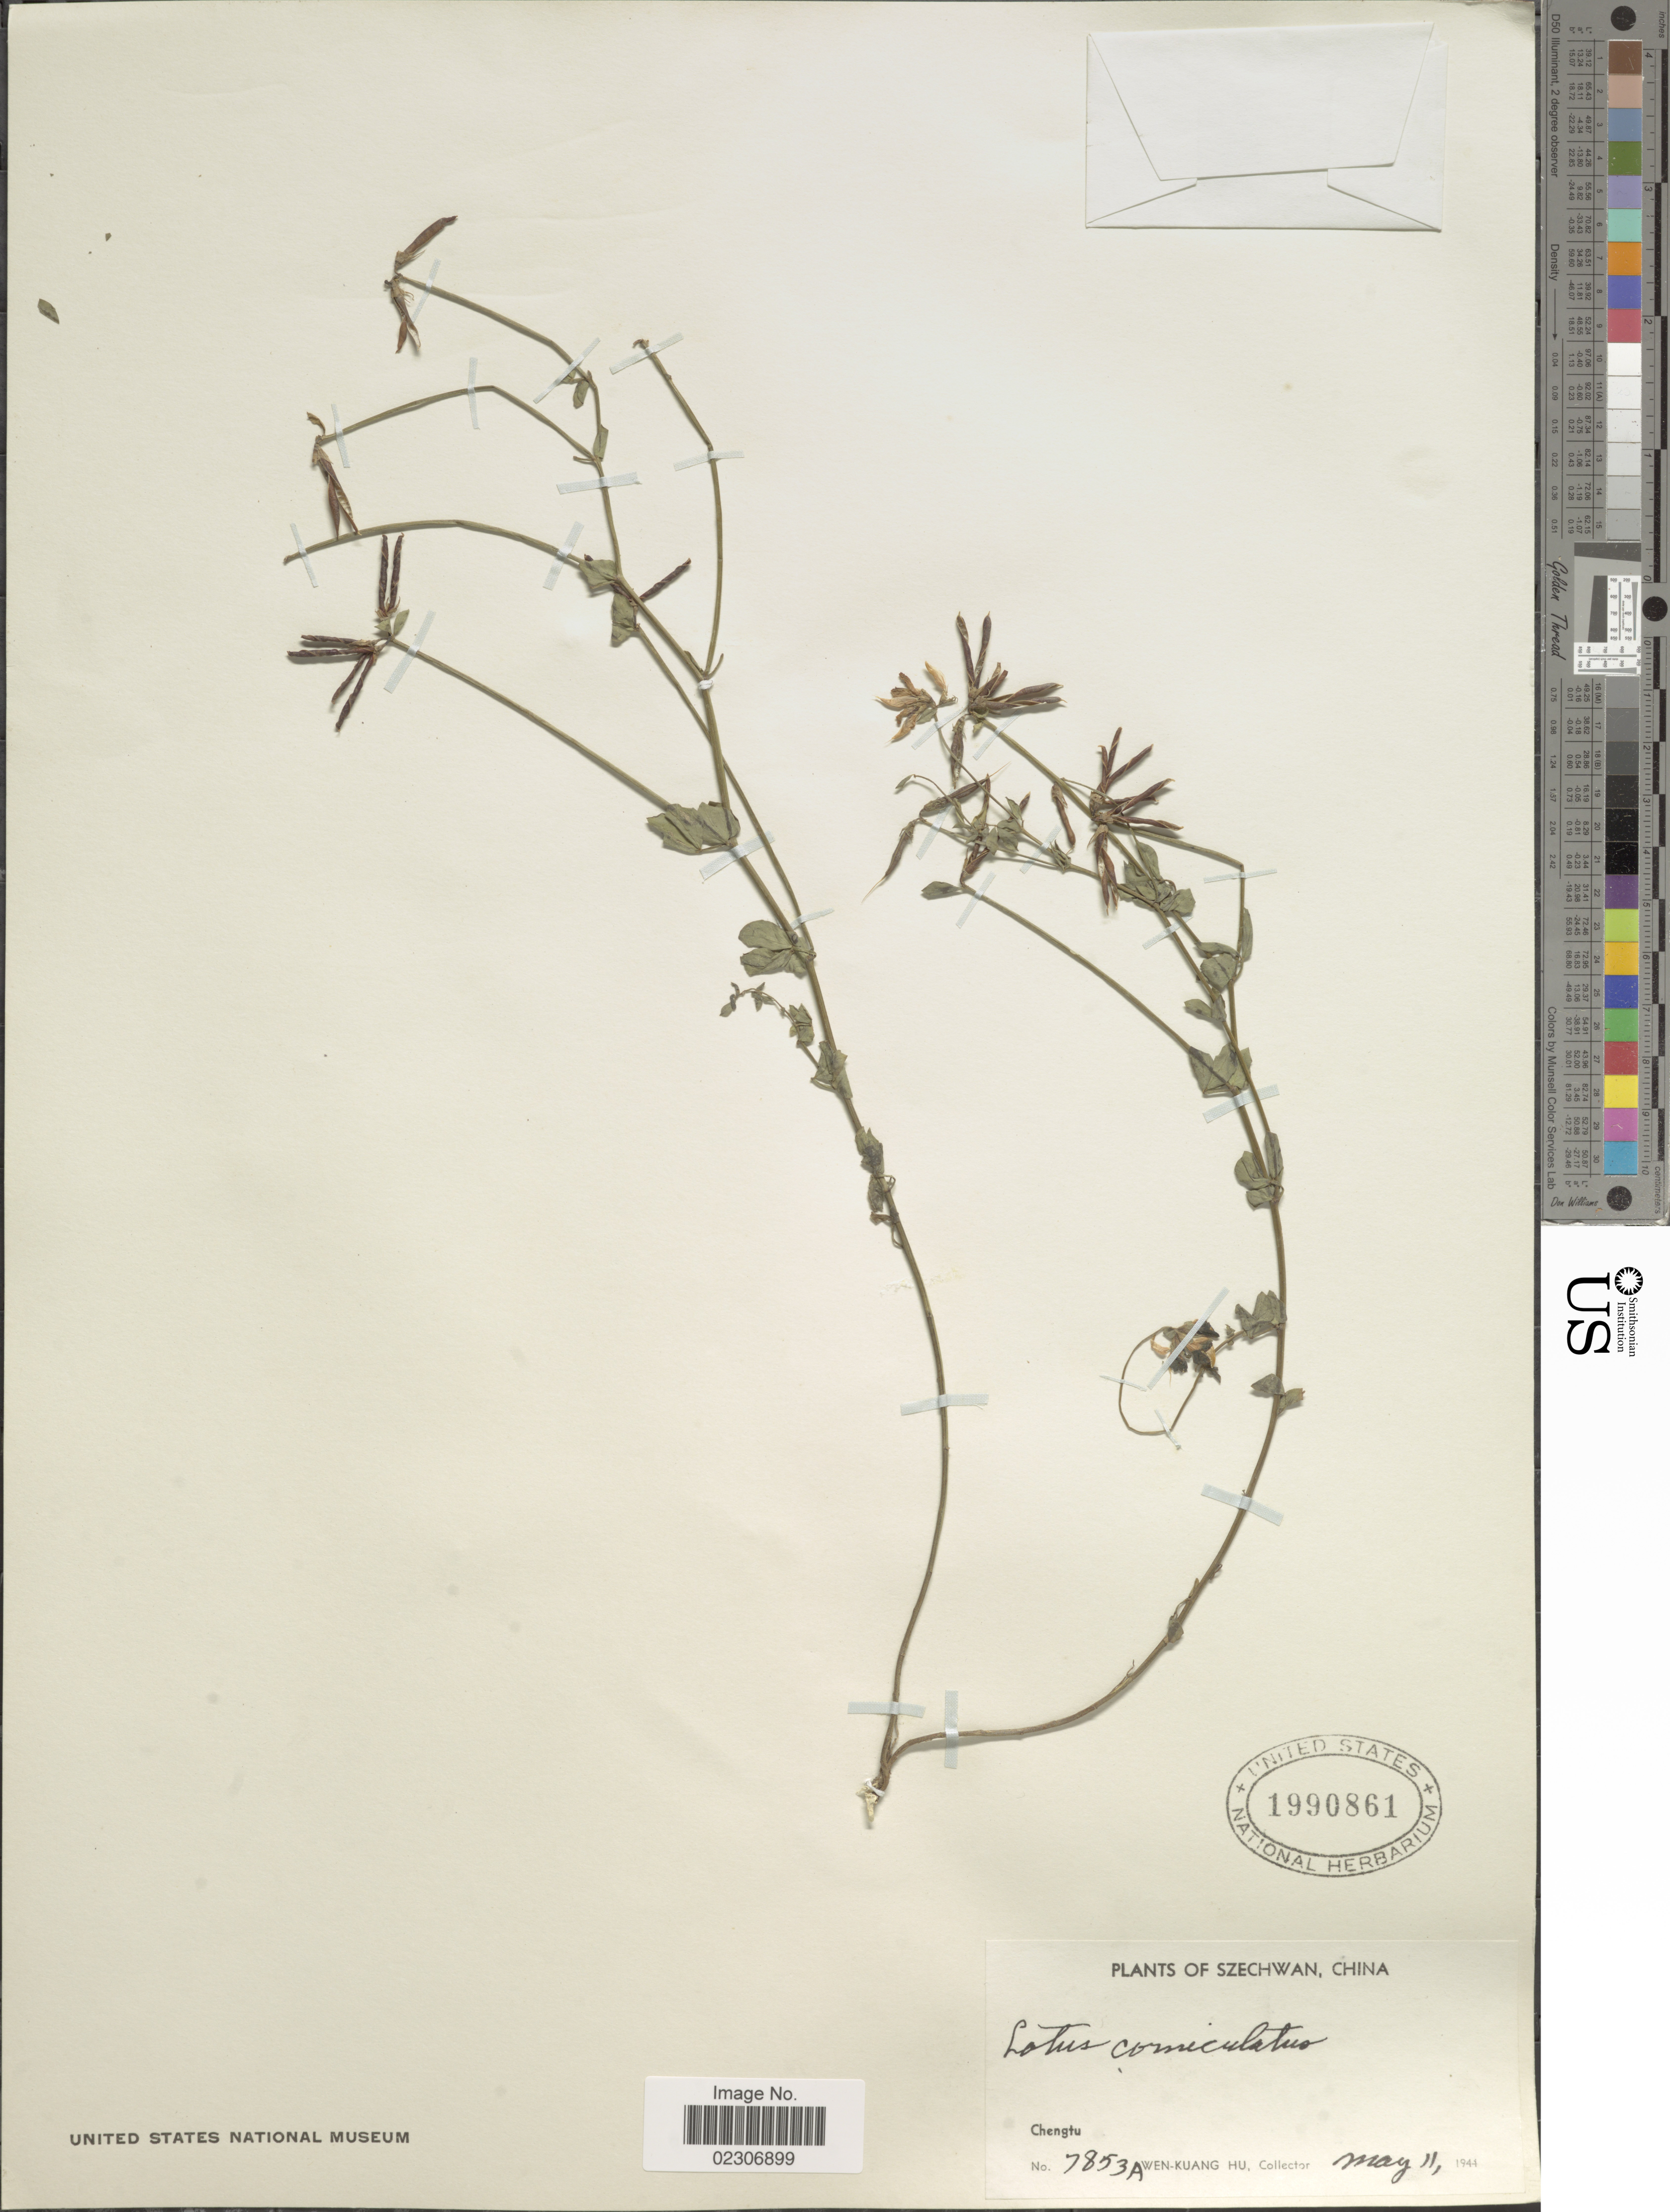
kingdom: Plantae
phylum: Tracheophyta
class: Magnoliopsida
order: Fabales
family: Fabaceae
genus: Lotus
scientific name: Lotus corniculatus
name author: L.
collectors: W. K. Hu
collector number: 7853A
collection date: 1944-05-11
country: China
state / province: Sichuan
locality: Szechwan, China, Chengtu.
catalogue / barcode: US 1990861